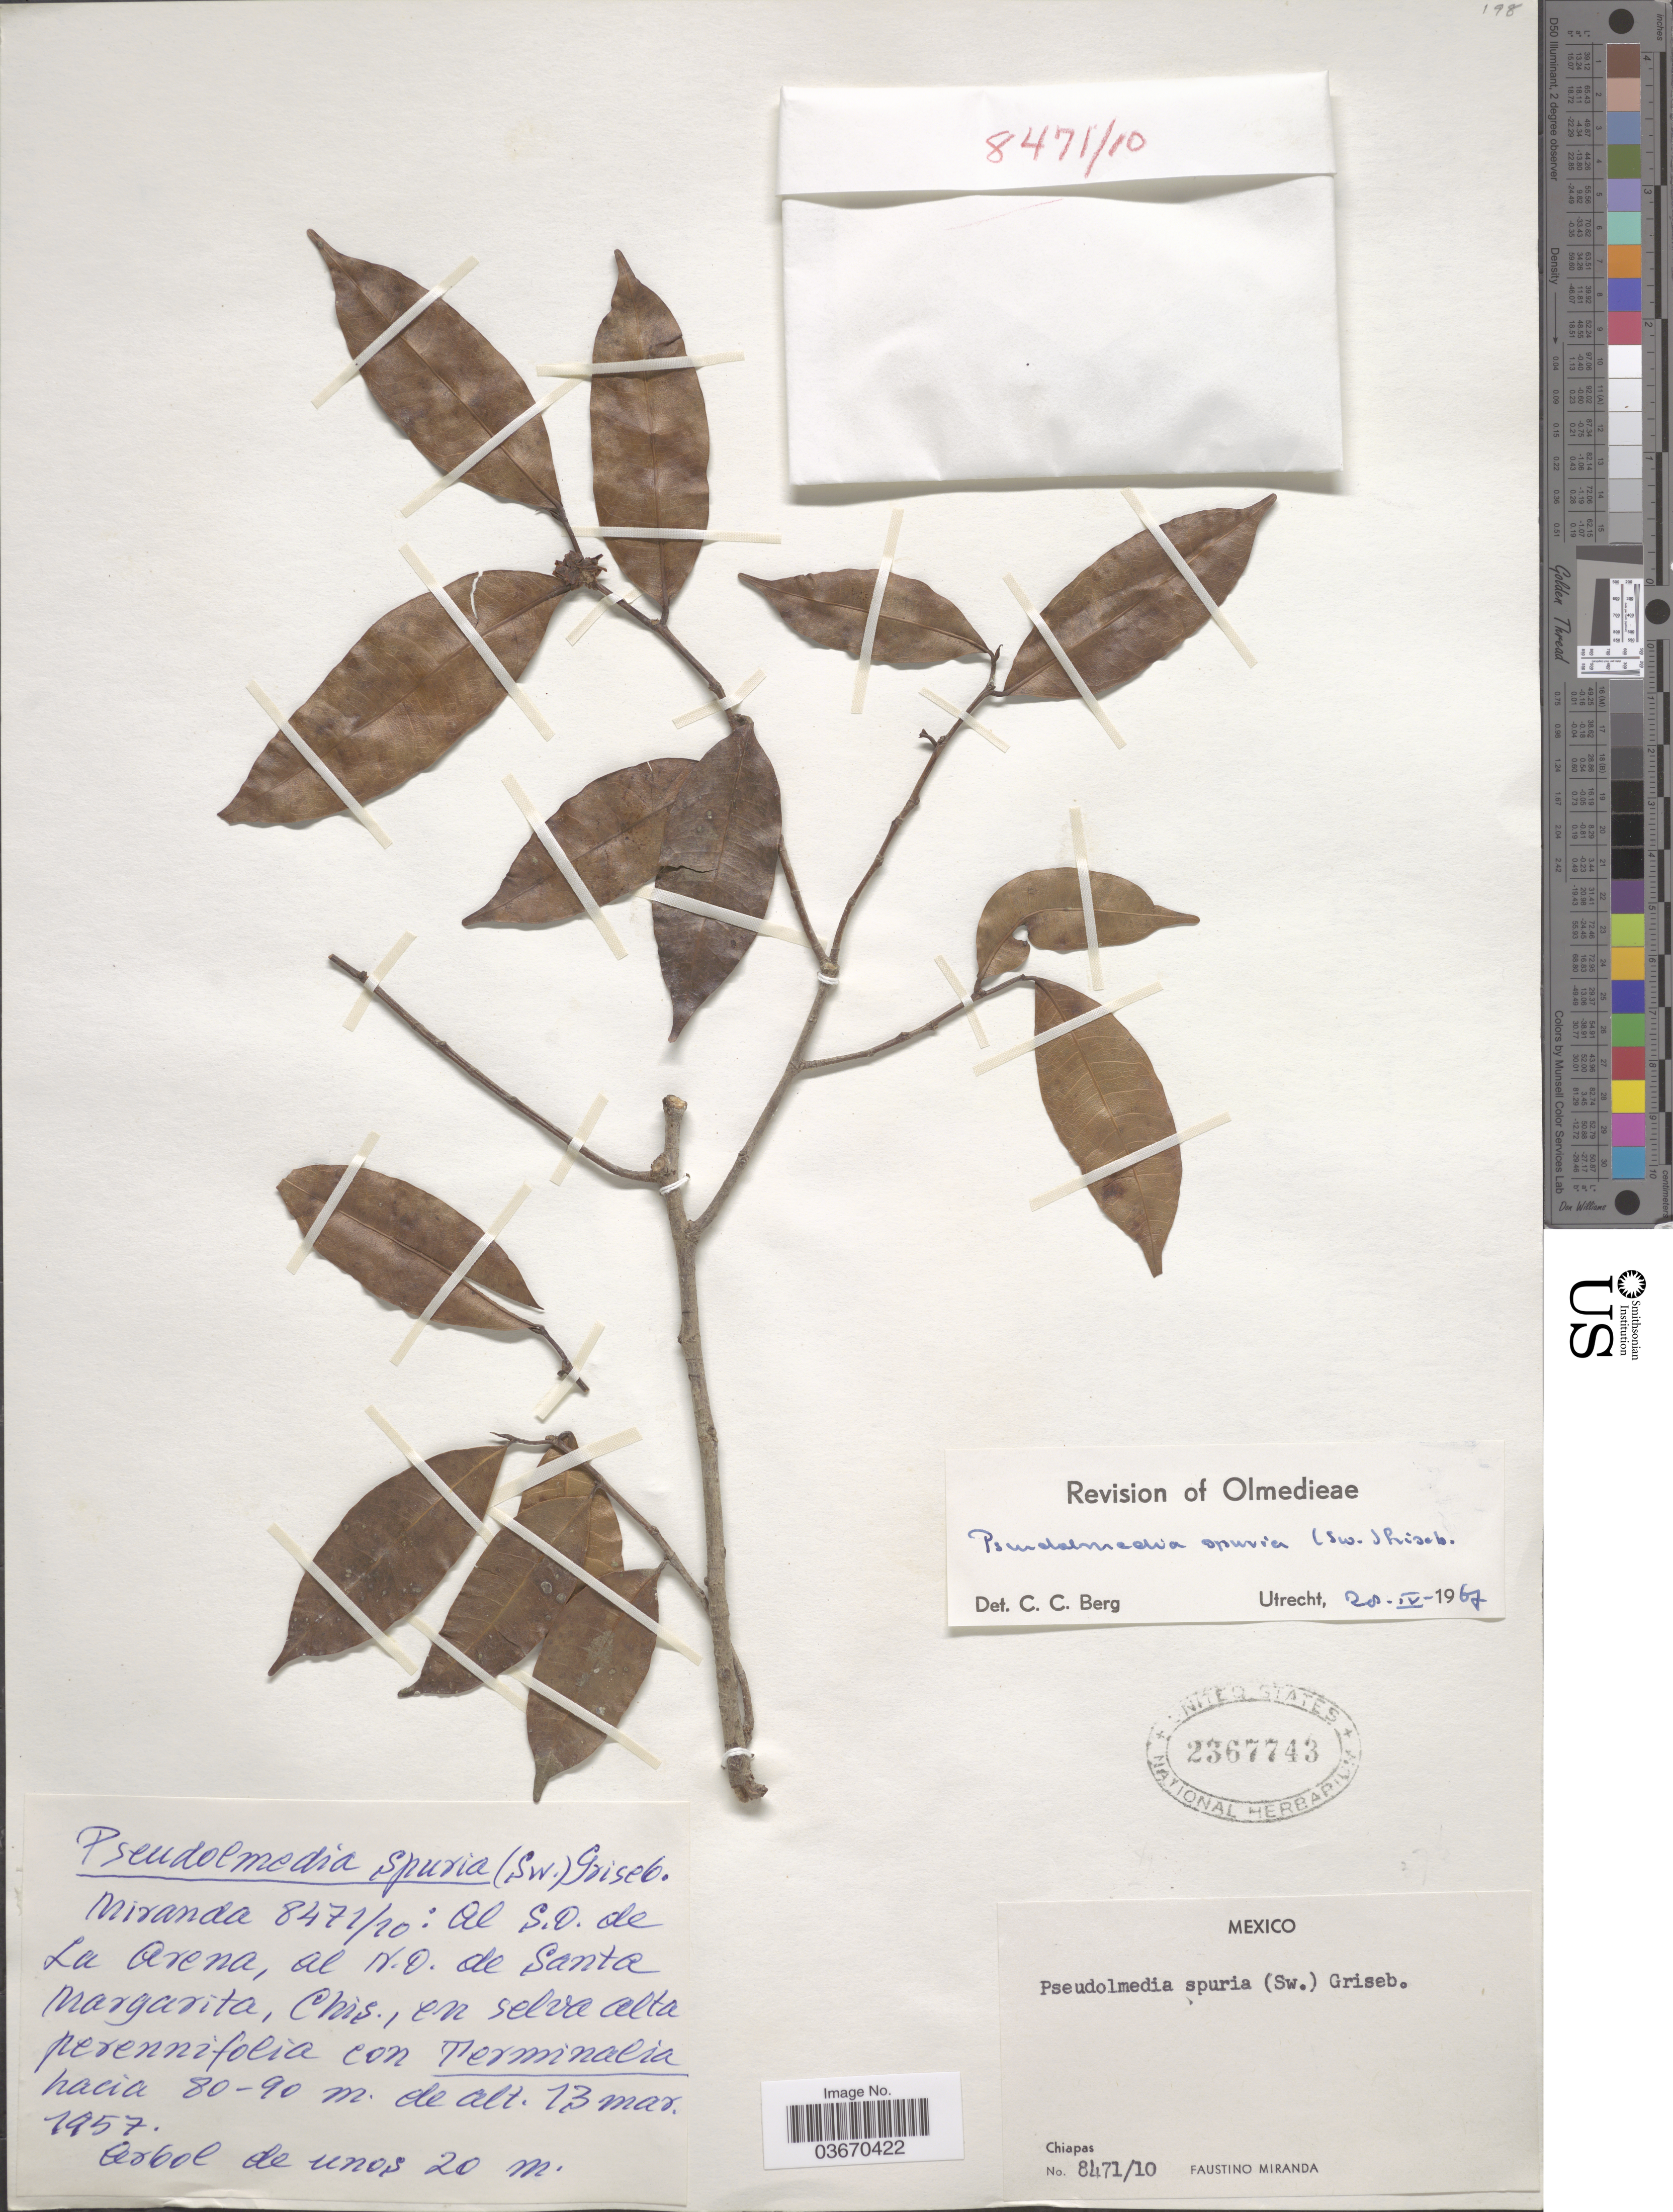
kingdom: Plantae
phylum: Tracheophyta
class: Magnoliopsida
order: Rosales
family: Moraceae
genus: Pseudolmedia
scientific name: Pseudolmedia spuria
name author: (Sw.) Griseb.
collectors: F. Miranda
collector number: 8471/10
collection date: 1957-03-13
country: Mexico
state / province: Chiapas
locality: Al S. O. de La Arena, al N. O. de Santa Margarita.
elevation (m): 80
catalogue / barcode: US 2367743